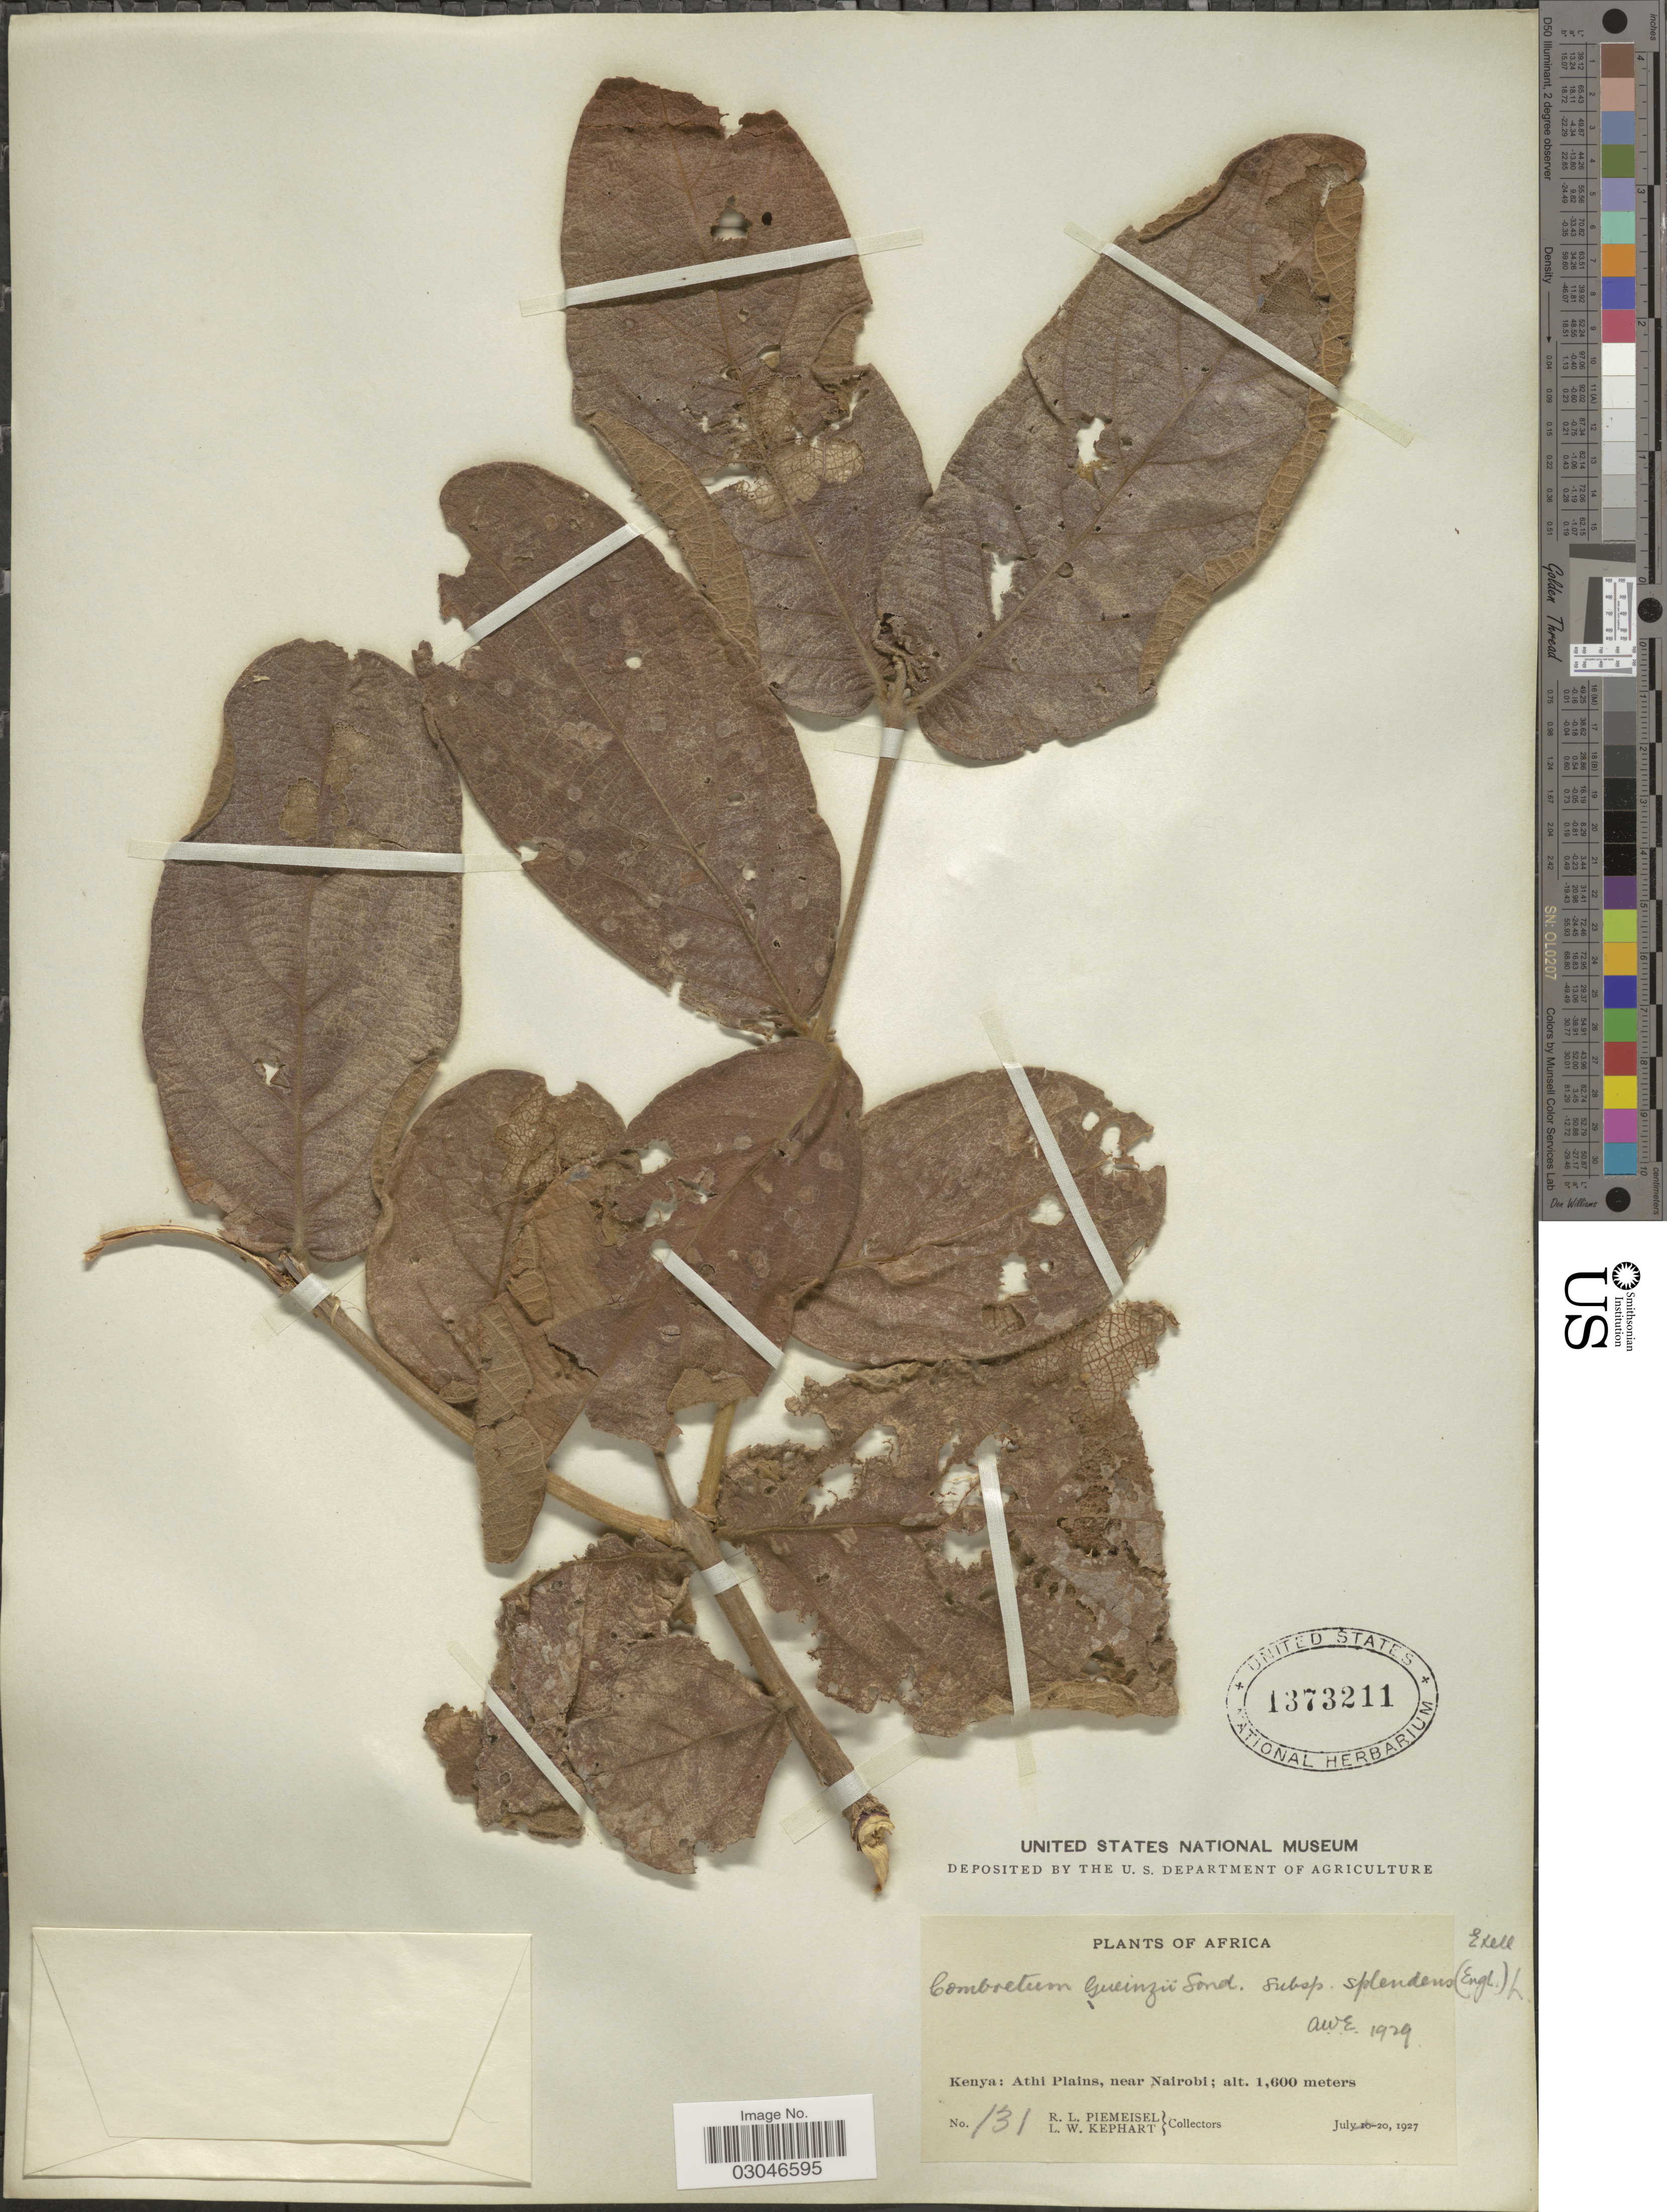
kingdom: Plantae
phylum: Tracheophyta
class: Magnoliopsida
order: Myrtales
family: Combretaceae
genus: Combretum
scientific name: Combretum gueinzii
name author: Sond.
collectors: R. L. Piemeisel & L. W. Kephart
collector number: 131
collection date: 1927-07-20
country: Kenya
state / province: Nairobi Area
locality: Athi Plains, near Nairobi.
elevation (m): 1600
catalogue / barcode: US 1373211